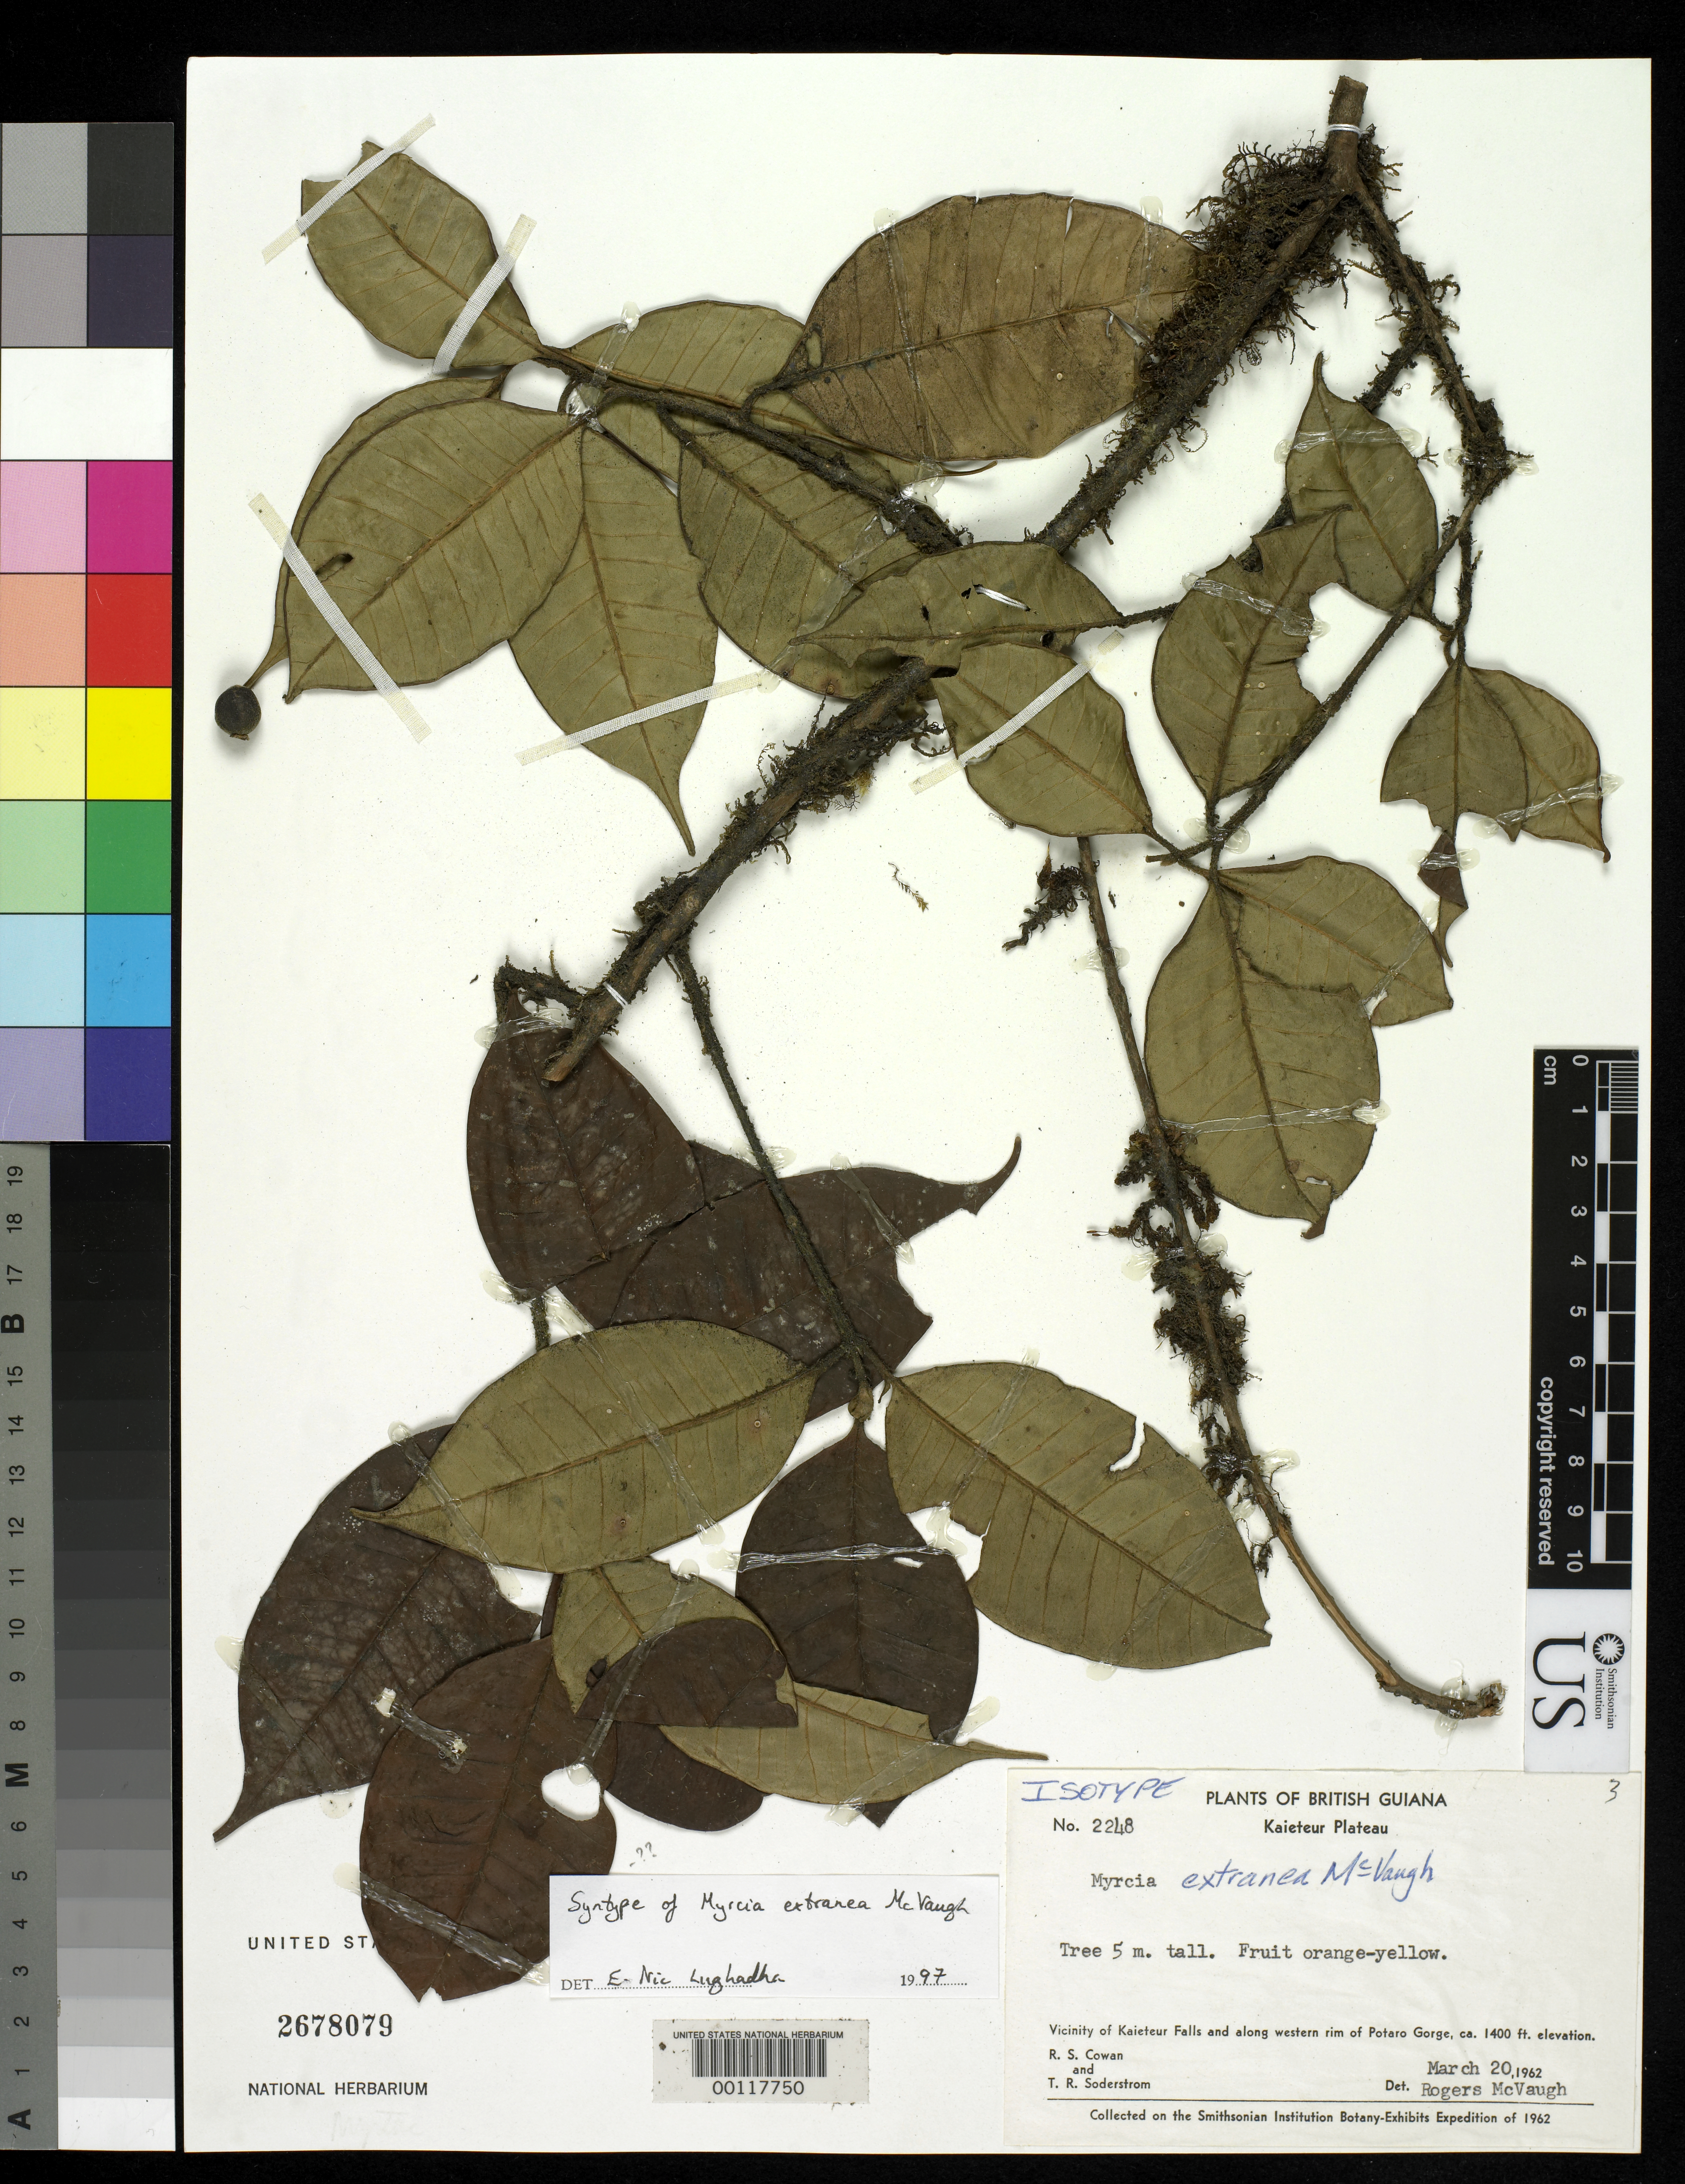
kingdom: Plantae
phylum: Tracheophyta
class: Magnoliopsida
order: Myrtales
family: Myrtaceae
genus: Myrcia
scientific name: Myrcia extranea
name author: McVaugh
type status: Isotype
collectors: R. S. Cowan & T. R. Soderstrom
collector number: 2248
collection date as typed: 20 Mar 1962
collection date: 1962-03-20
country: Guyana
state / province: Potaro-Siparuni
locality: Kaieteur Plateau, Kaieteur Falls vicinity, western rim of Potaro Gorge.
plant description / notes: Annotated as "syntype" by E. Nic Lughadha (1997) but label data match type citation in protologue.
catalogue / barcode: US 2678079